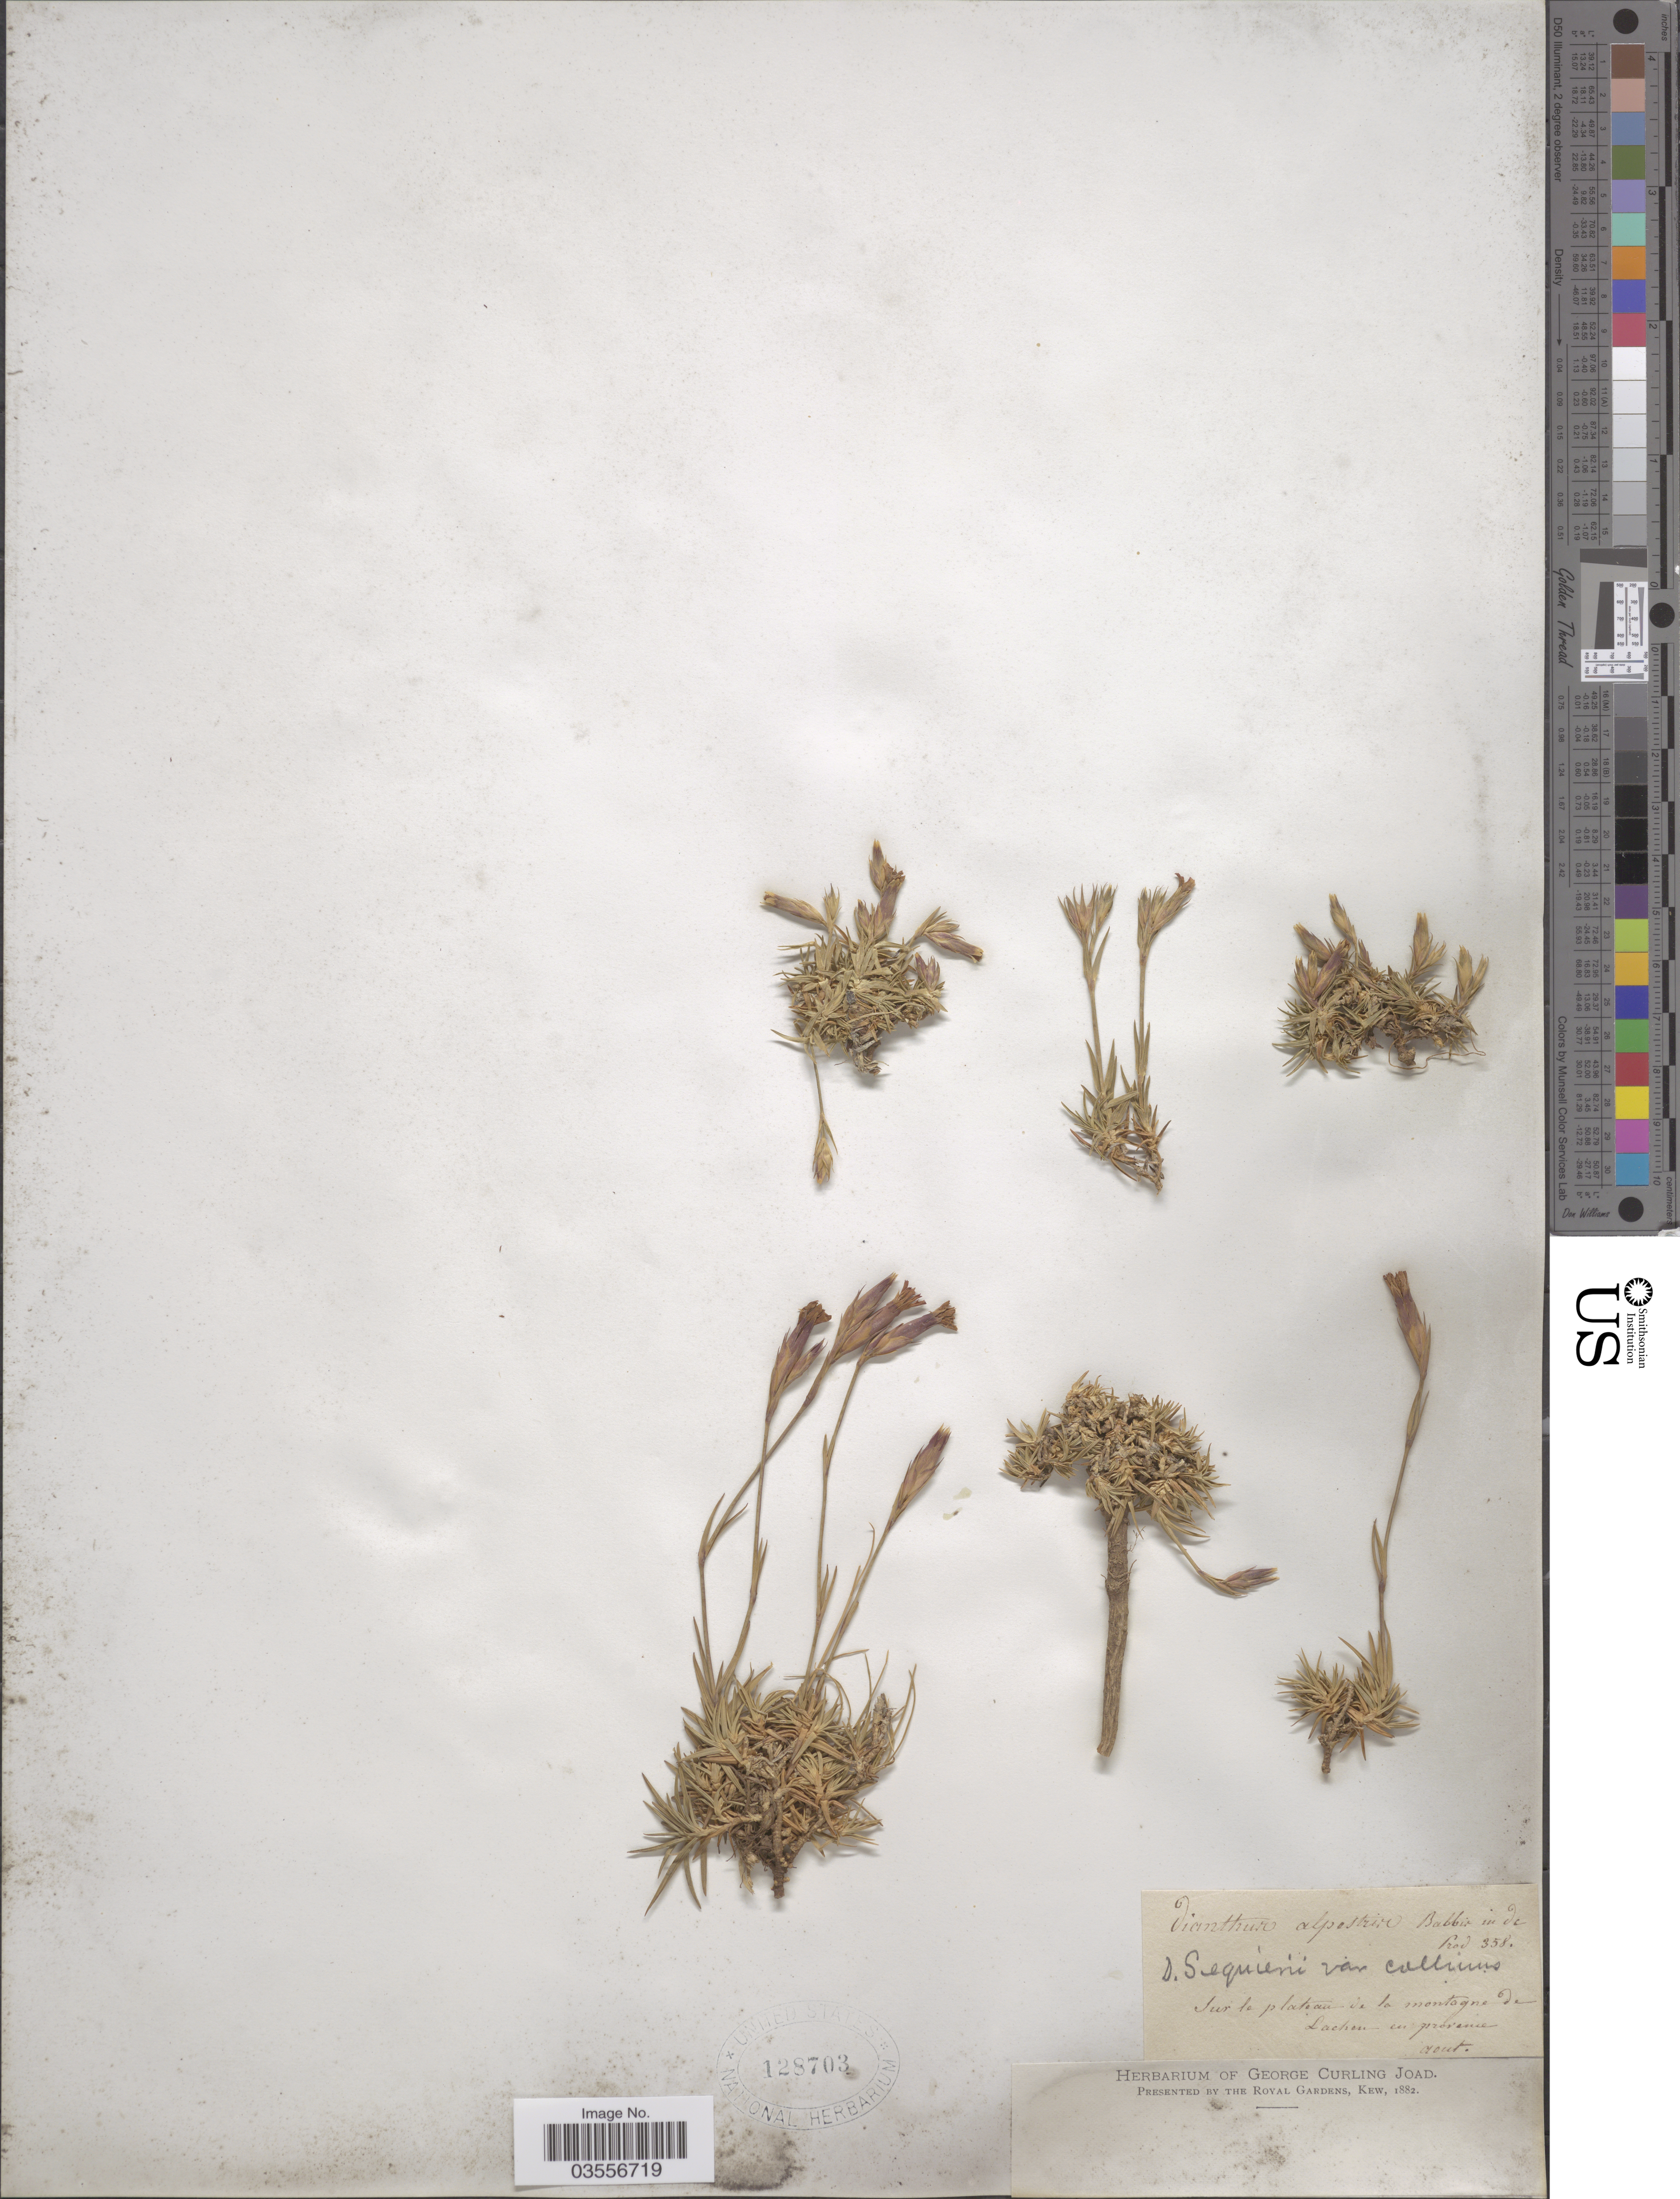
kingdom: Plantae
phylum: Tracheophyta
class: Magnoliopsida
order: Caryophyllales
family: Caryophyllaceae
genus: Dianthus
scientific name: Dianthus seguieri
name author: Vill.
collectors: ex herb. George Curling Joad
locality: Sur le plateau de la montagne de Lachen en provanie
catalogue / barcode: US 128703